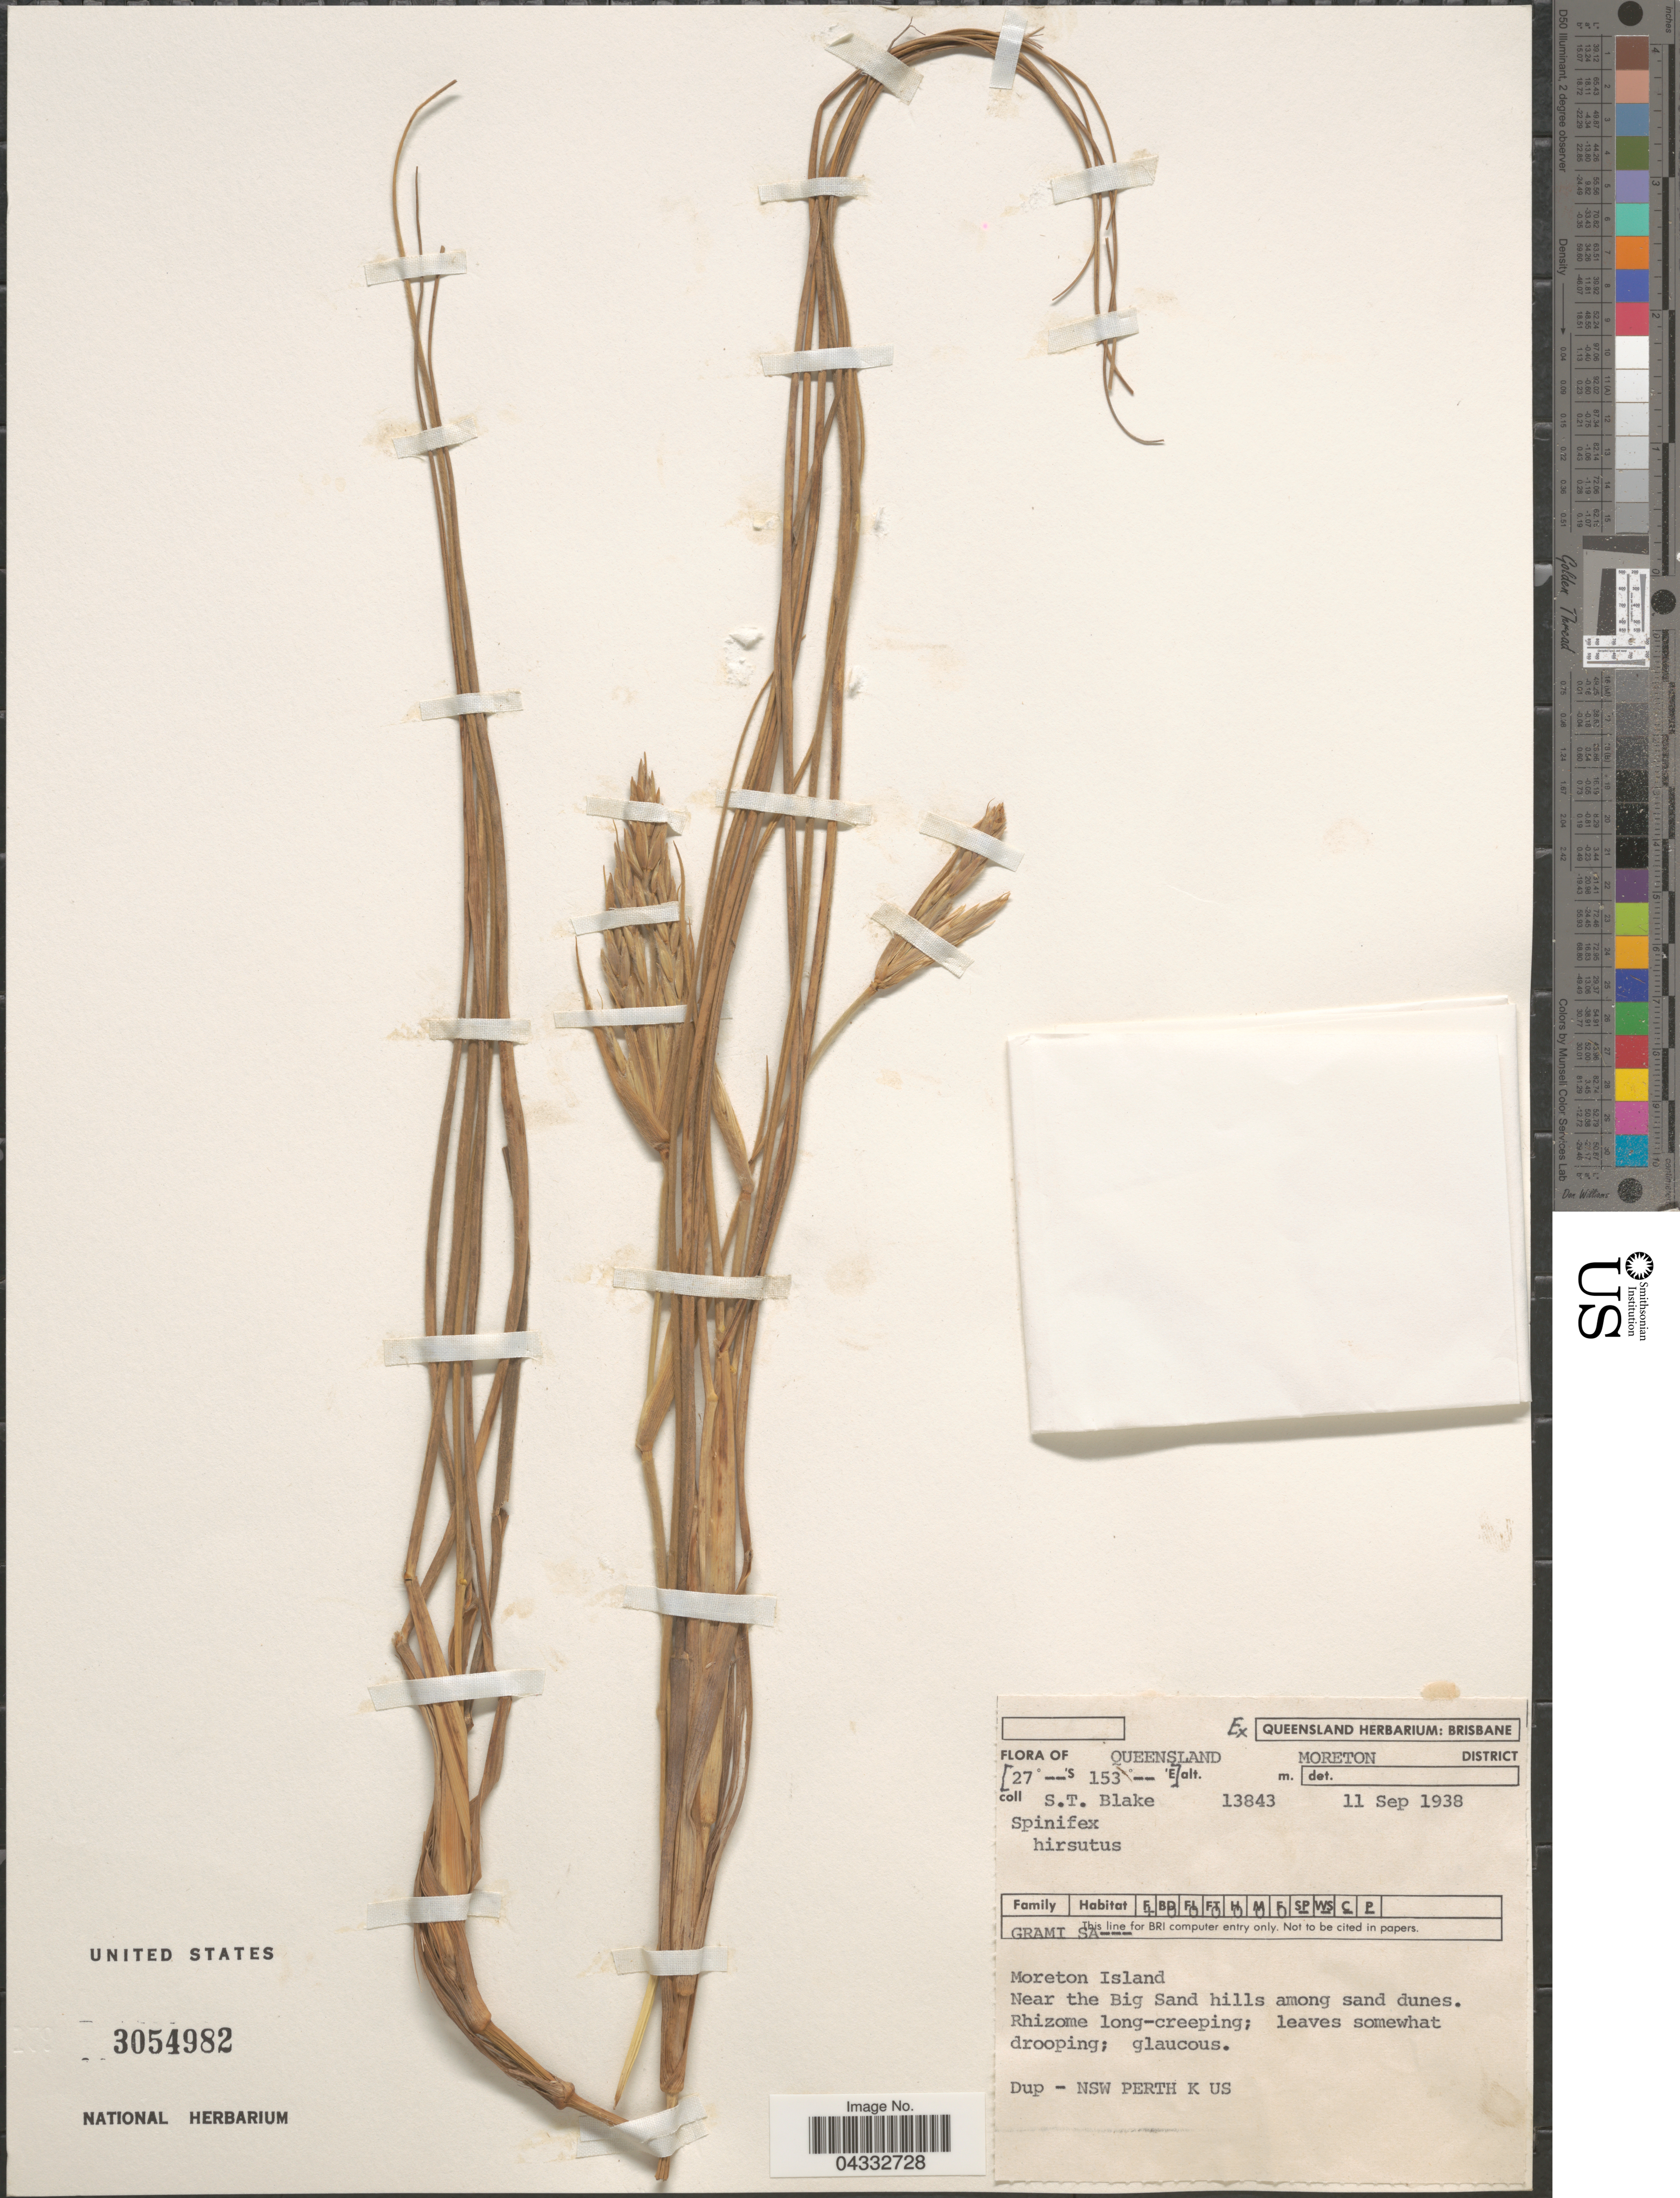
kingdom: Plantae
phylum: Tracheophyta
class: Liliopsida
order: Poales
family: Poaceae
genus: Spinifex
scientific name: Spinifex hirsutus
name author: Labill.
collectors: S. T. Blake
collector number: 13843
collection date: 1938-09-11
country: Australia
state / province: Queensland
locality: Moreton District. Moreton Island. Near the Big Sand hills among sand dunes.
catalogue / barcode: US 3054982